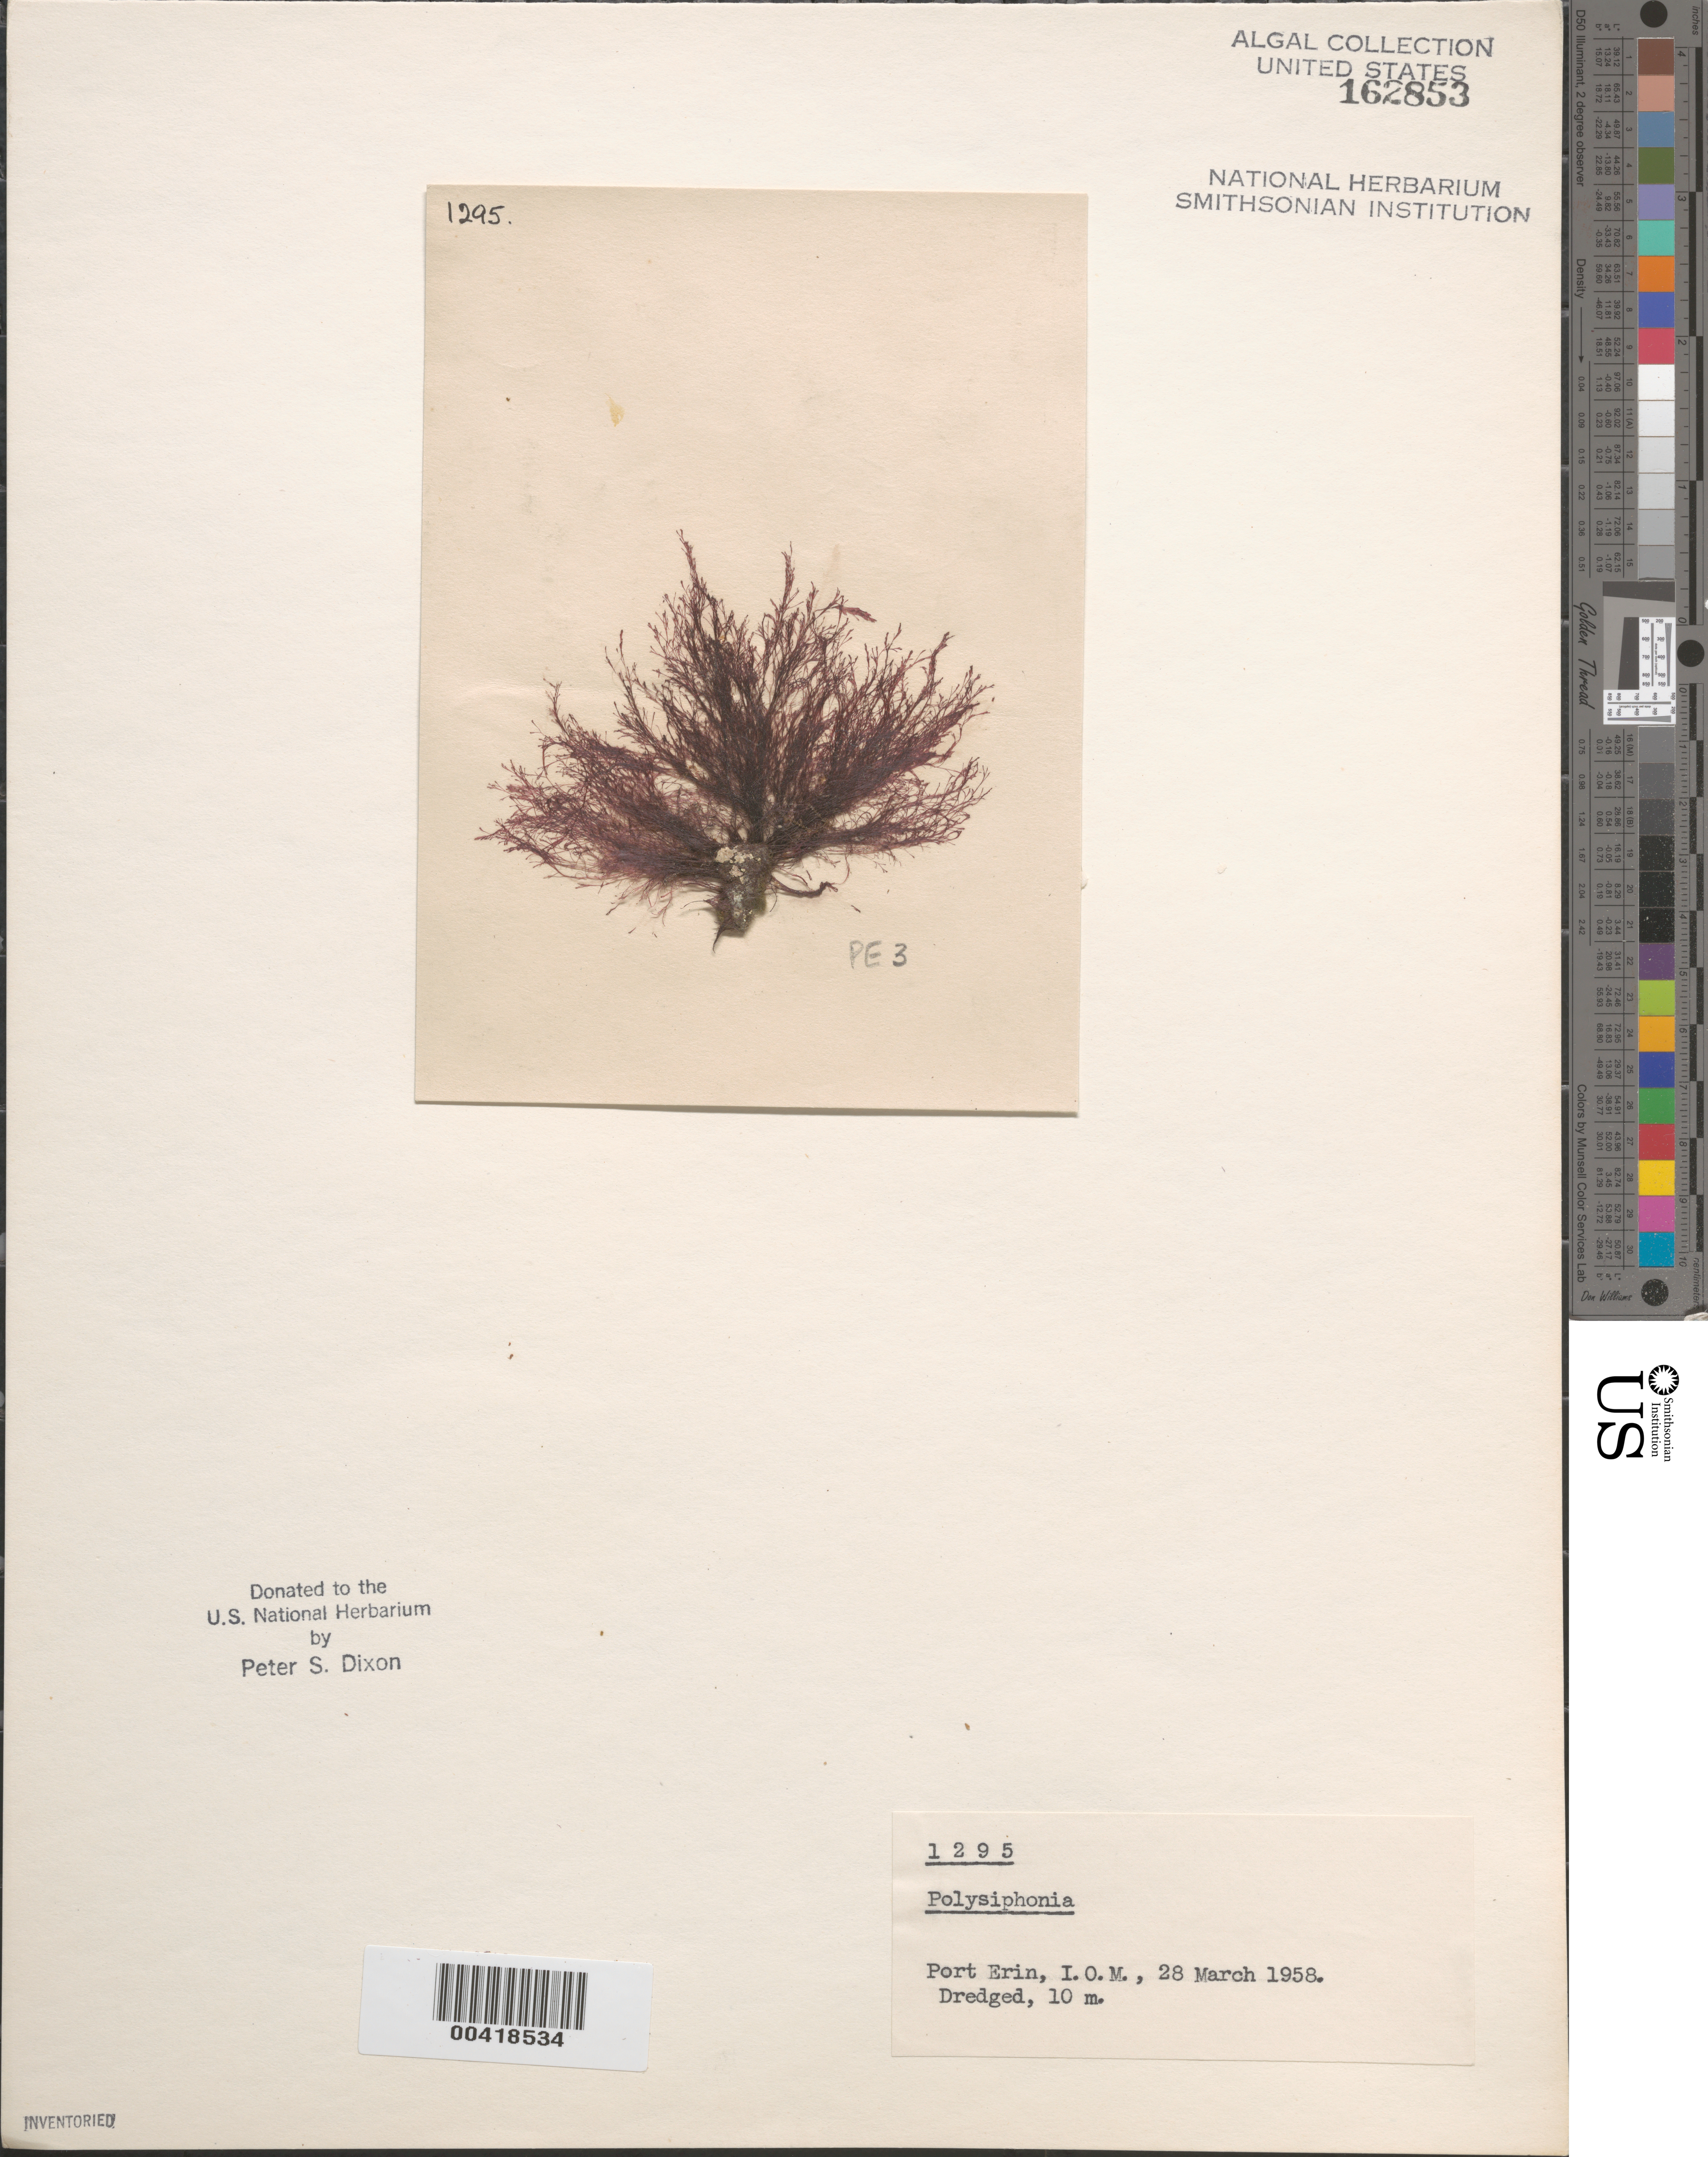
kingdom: Plantae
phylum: Rhodophyta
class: Florideophyceae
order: Ceramiales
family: Rhodomelaceae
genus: Polysiphonia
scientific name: Polysiphonia sp.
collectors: P. S. Dixon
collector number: PSD 1295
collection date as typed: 28 Mar 1958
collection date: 1958-03-28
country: United Kingdom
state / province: England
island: Isle of Man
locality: Port Erin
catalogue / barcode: US 162853